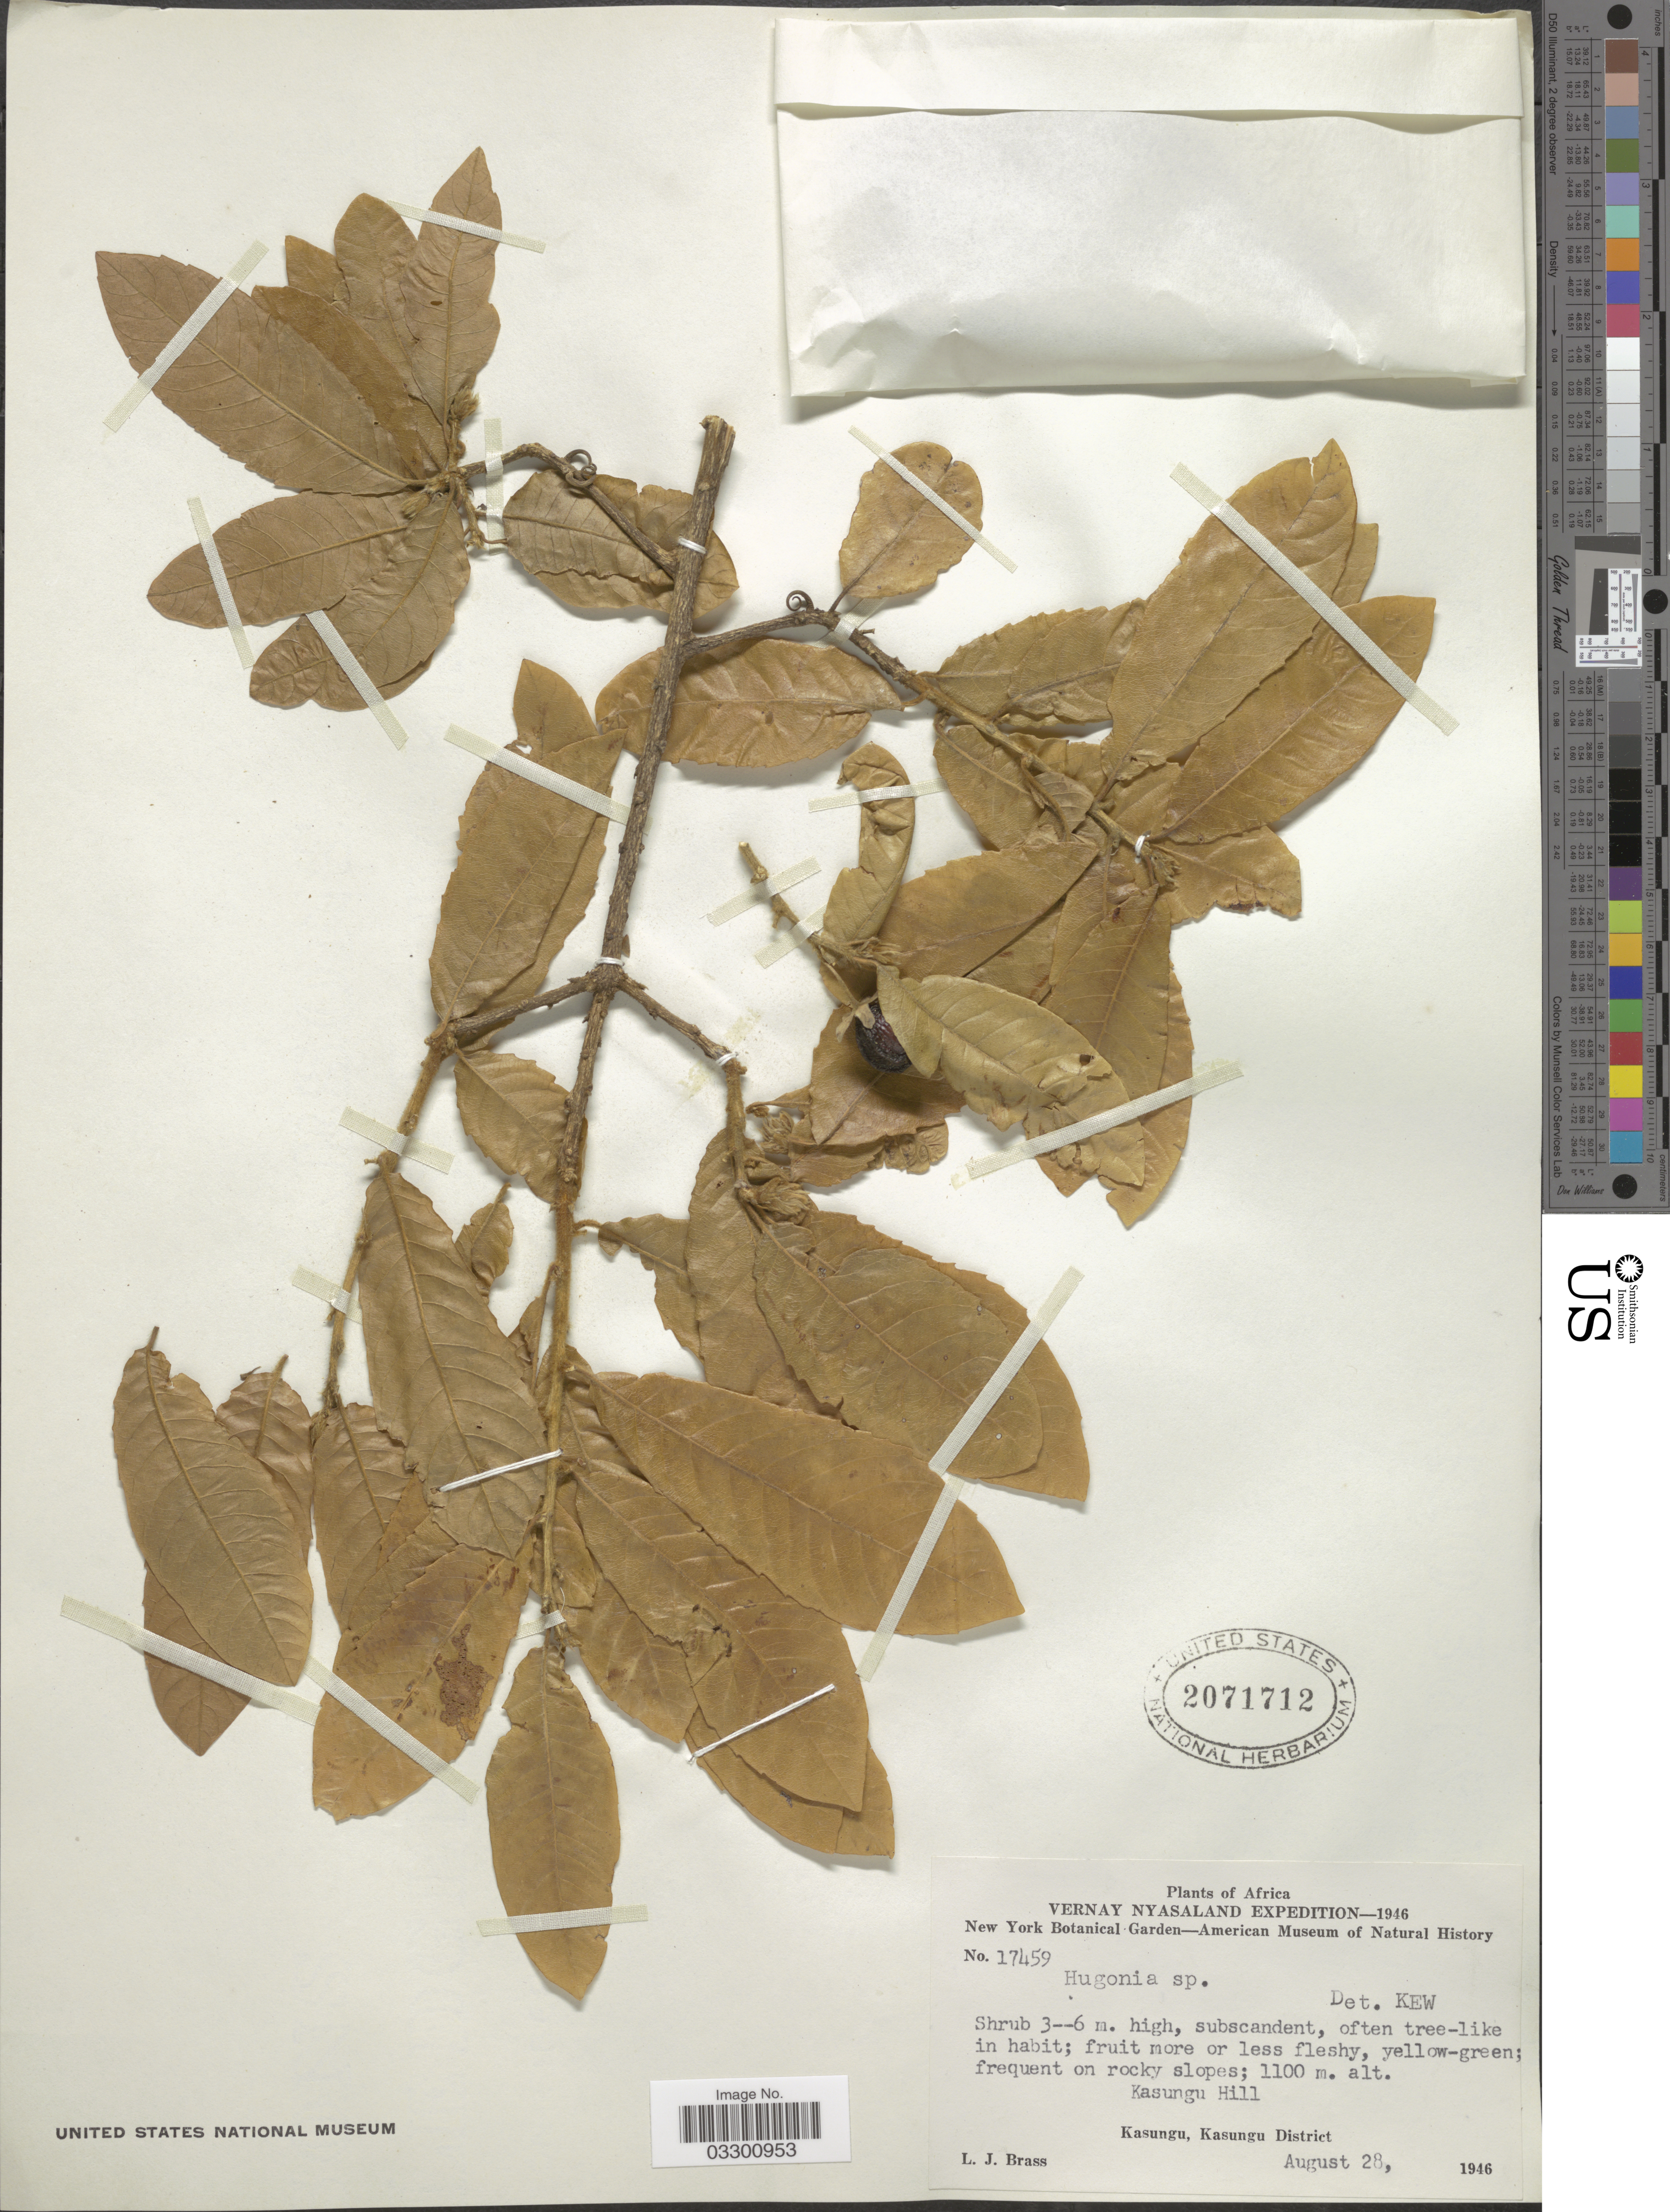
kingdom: Plantae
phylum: Tracheophyta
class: Magnoliopsida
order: Malpighiales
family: Linaceae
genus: Hugonia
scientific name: Hugonia sp.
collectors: L. J. Brass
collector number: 17459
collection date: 1946-08-28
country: Malawi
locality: Vernay Nyasaland. Kasungu Hill. Kasungu, Kasungu District.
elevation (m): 1100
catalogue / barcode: US 2071712